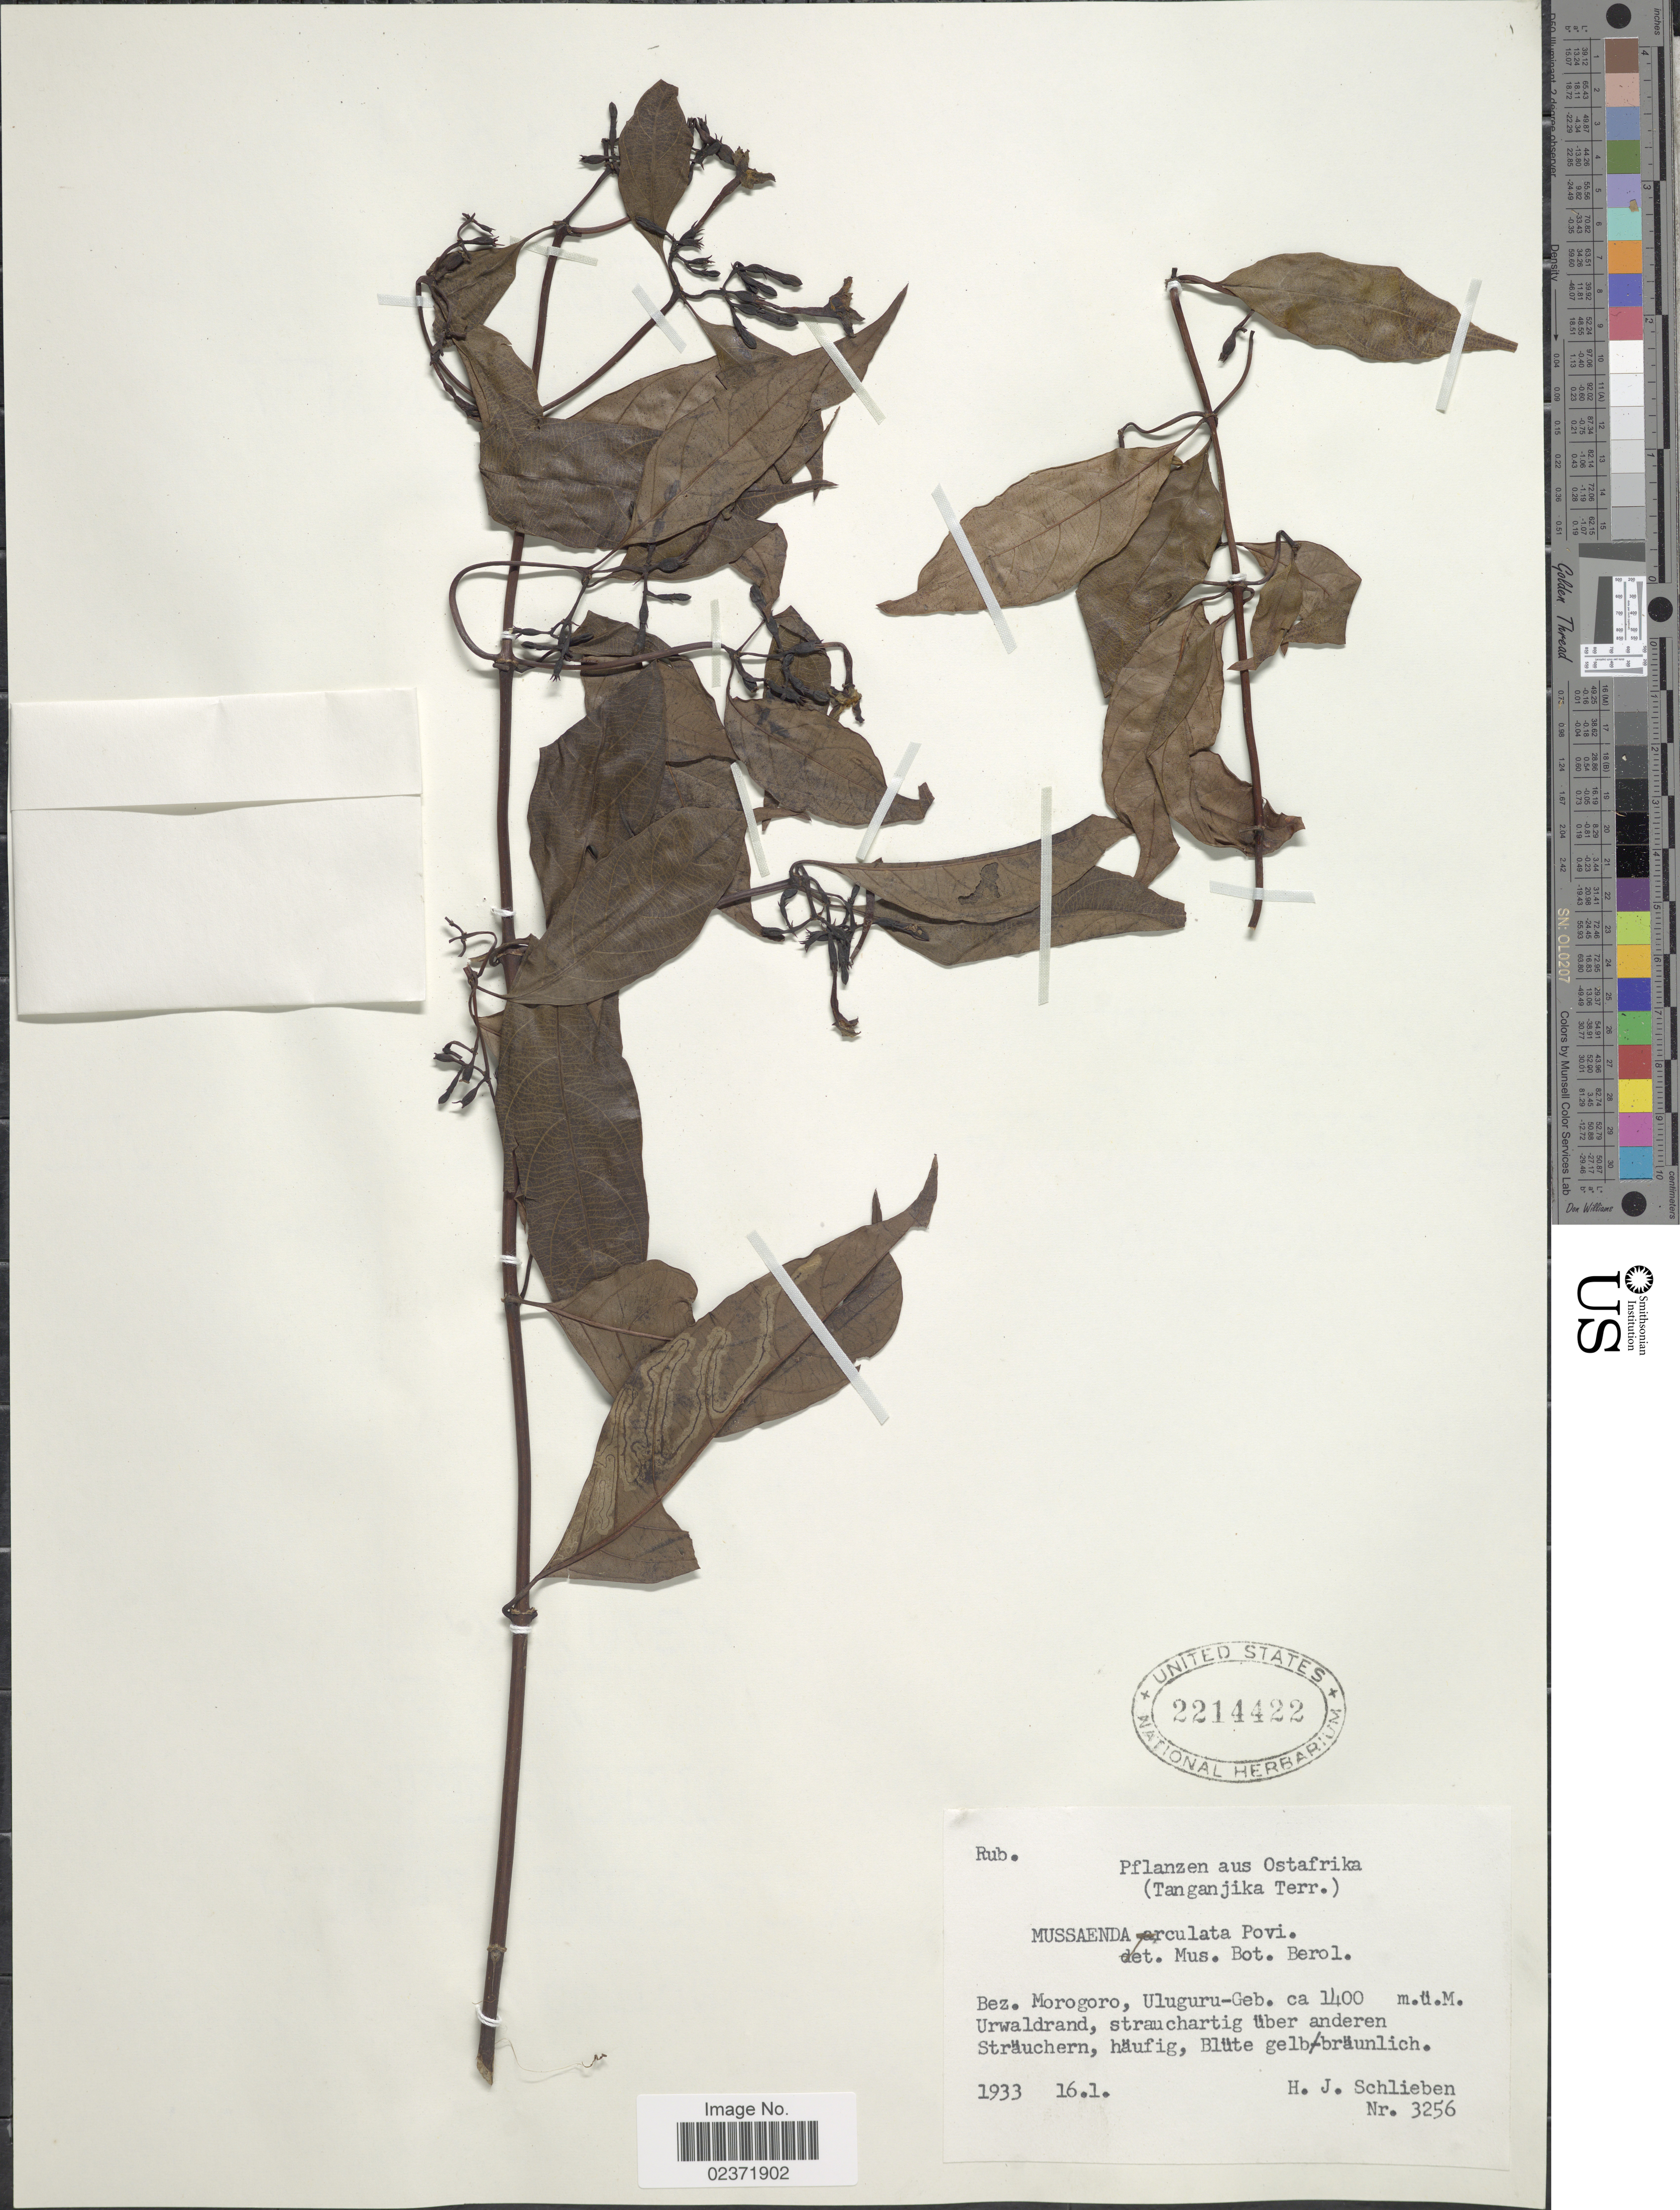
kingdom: Plantae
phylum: Tracheophyta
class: Magnoliopsida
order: Gentianales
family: Rubiaceae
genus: Mussaenda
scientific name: Mussaenda arcuata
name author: Poir.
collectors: H. J. Schlieben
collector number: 3256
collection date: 1933-01-16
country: Tanzania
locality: Ostafrika (Tanganjika Terr.) Bez. Morogoro, Uluguru-Geb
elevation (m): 1400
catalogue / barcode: US 2214422